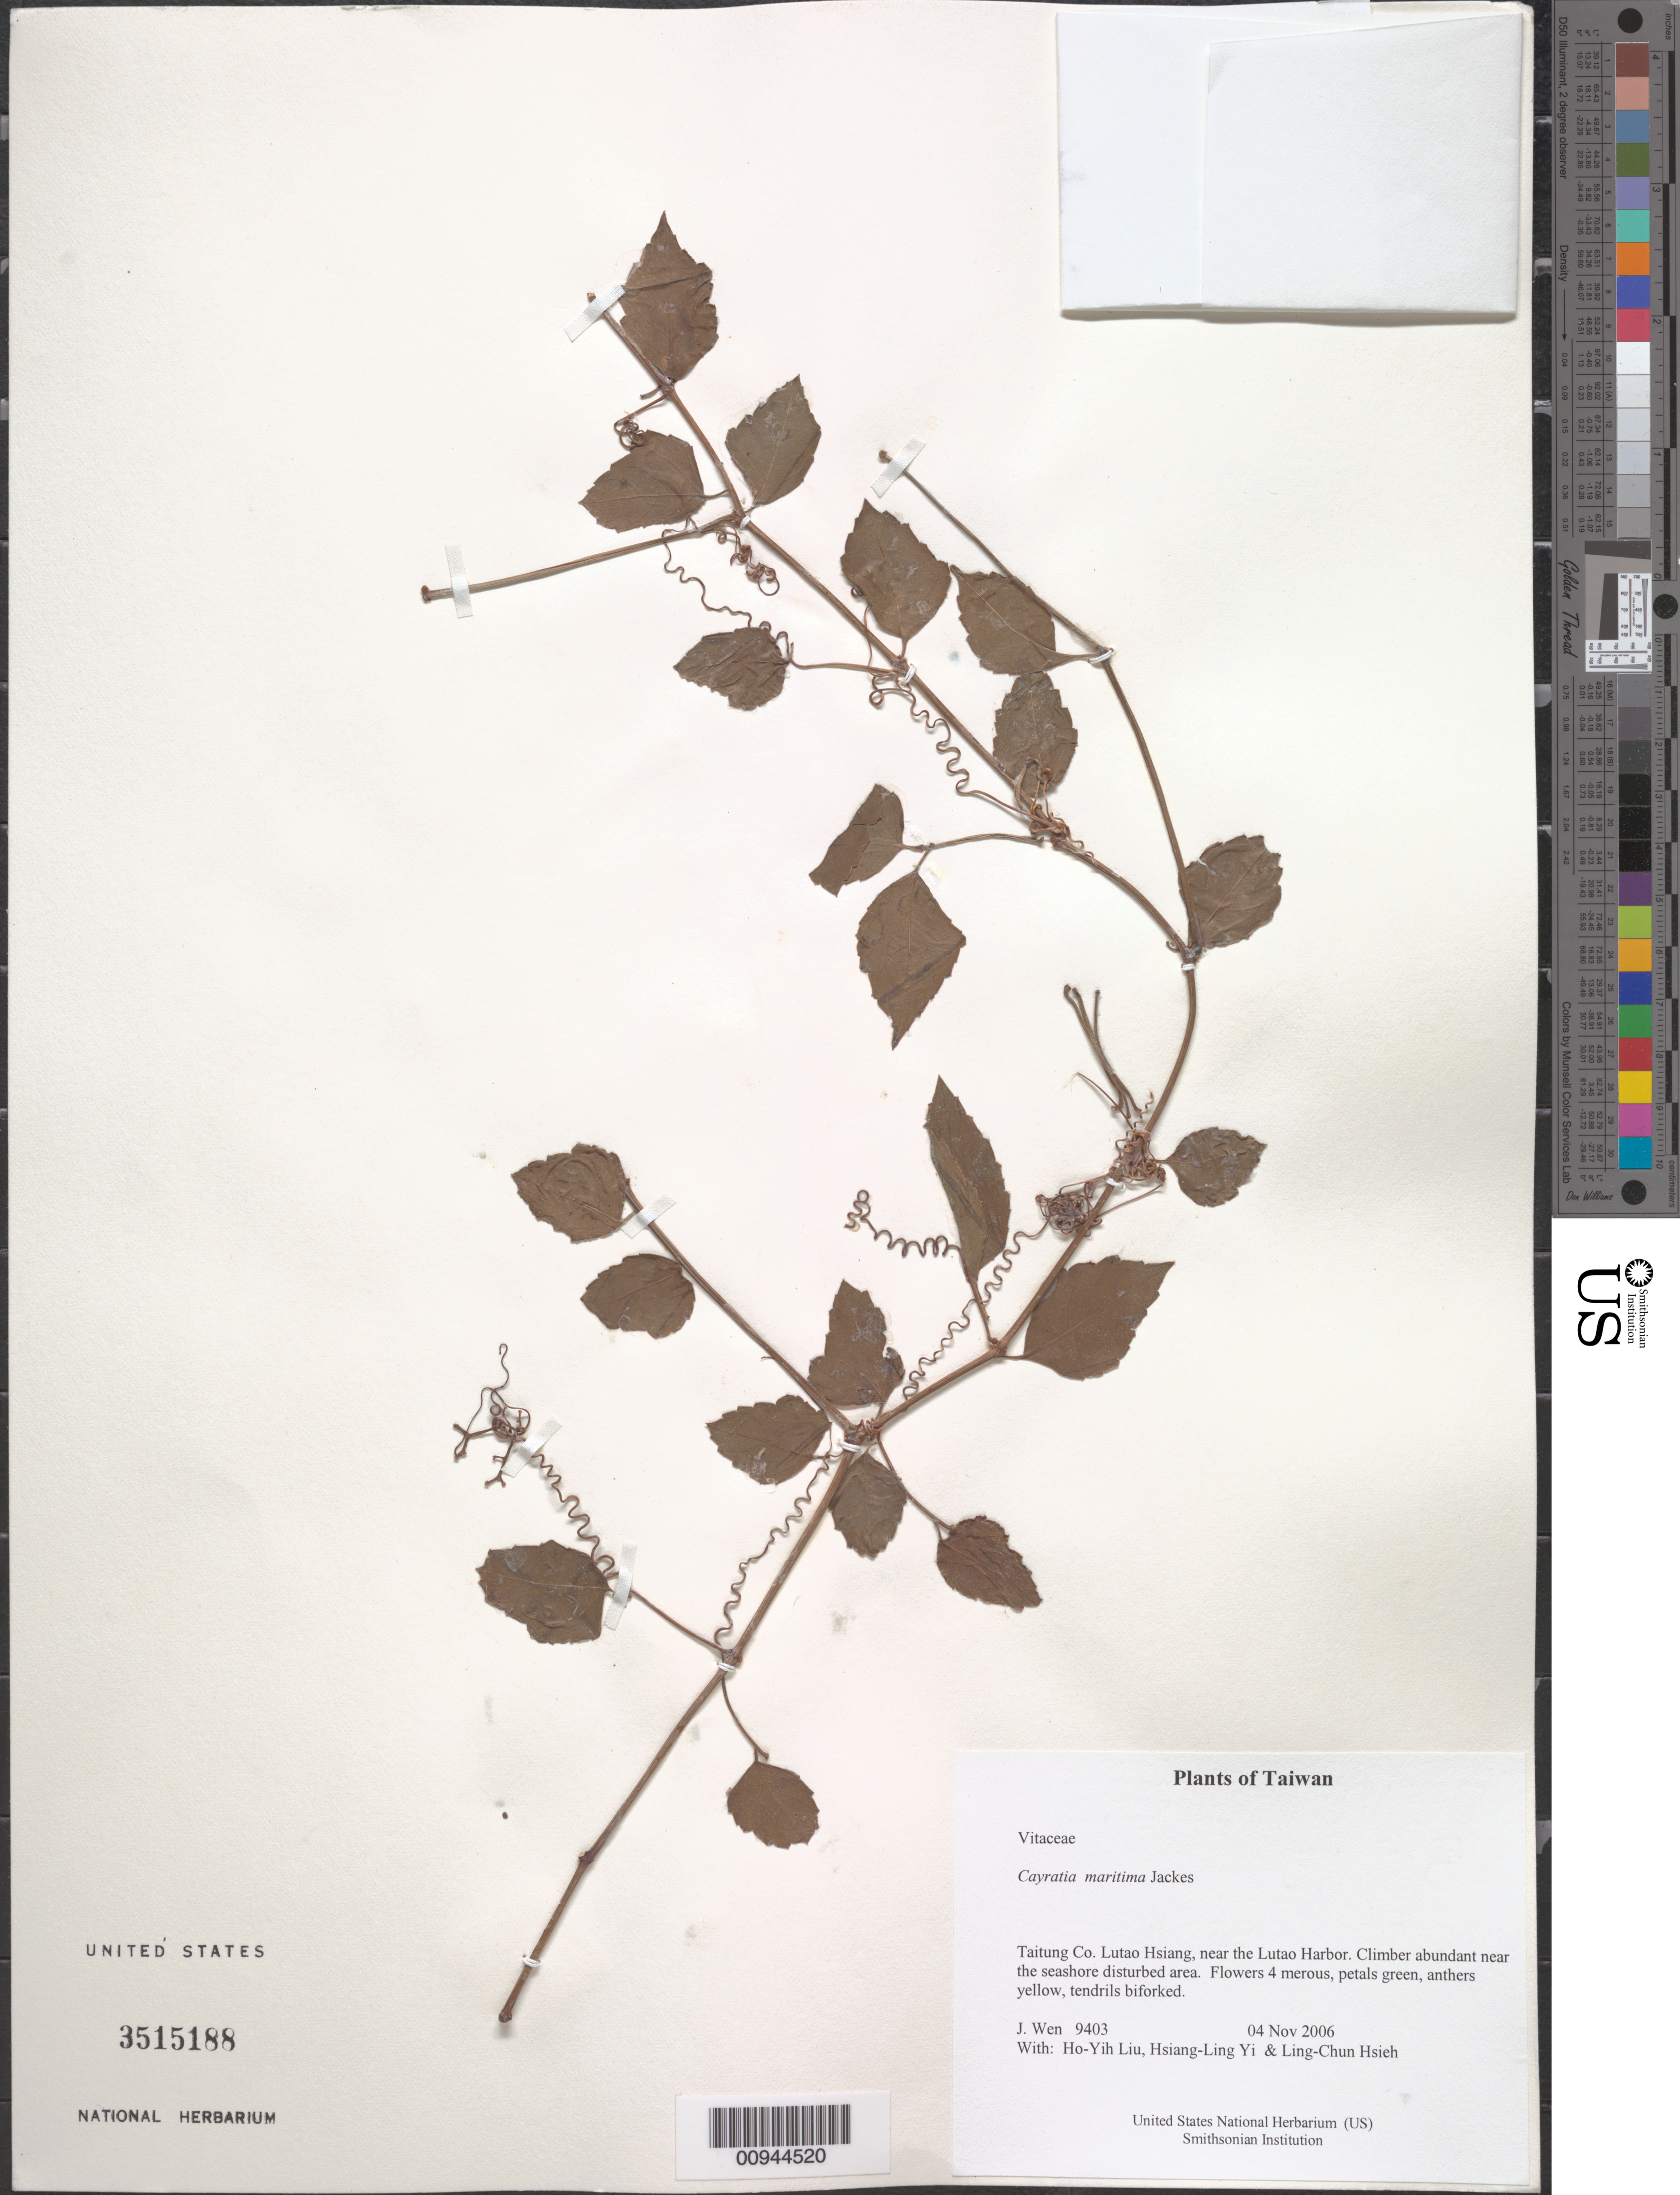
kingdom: Plantae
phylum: Tracheophyta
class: Magnoliopsida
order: Vitales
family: Vitaceae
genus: Causonis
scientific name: Causonis maritima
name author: (Jackes) Jackes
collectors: J. Wen, H. Liu, H. l. Yi & L. Hsieh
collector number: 9403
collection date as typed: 04 Nov 2006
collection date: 2006-11-04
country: Taiwan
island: Taiwan [Formosa]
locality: Lutao Hsiang, near the Lutao Harbor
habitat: Abundant near the seashore disturbed area.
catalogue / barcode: US 3515188